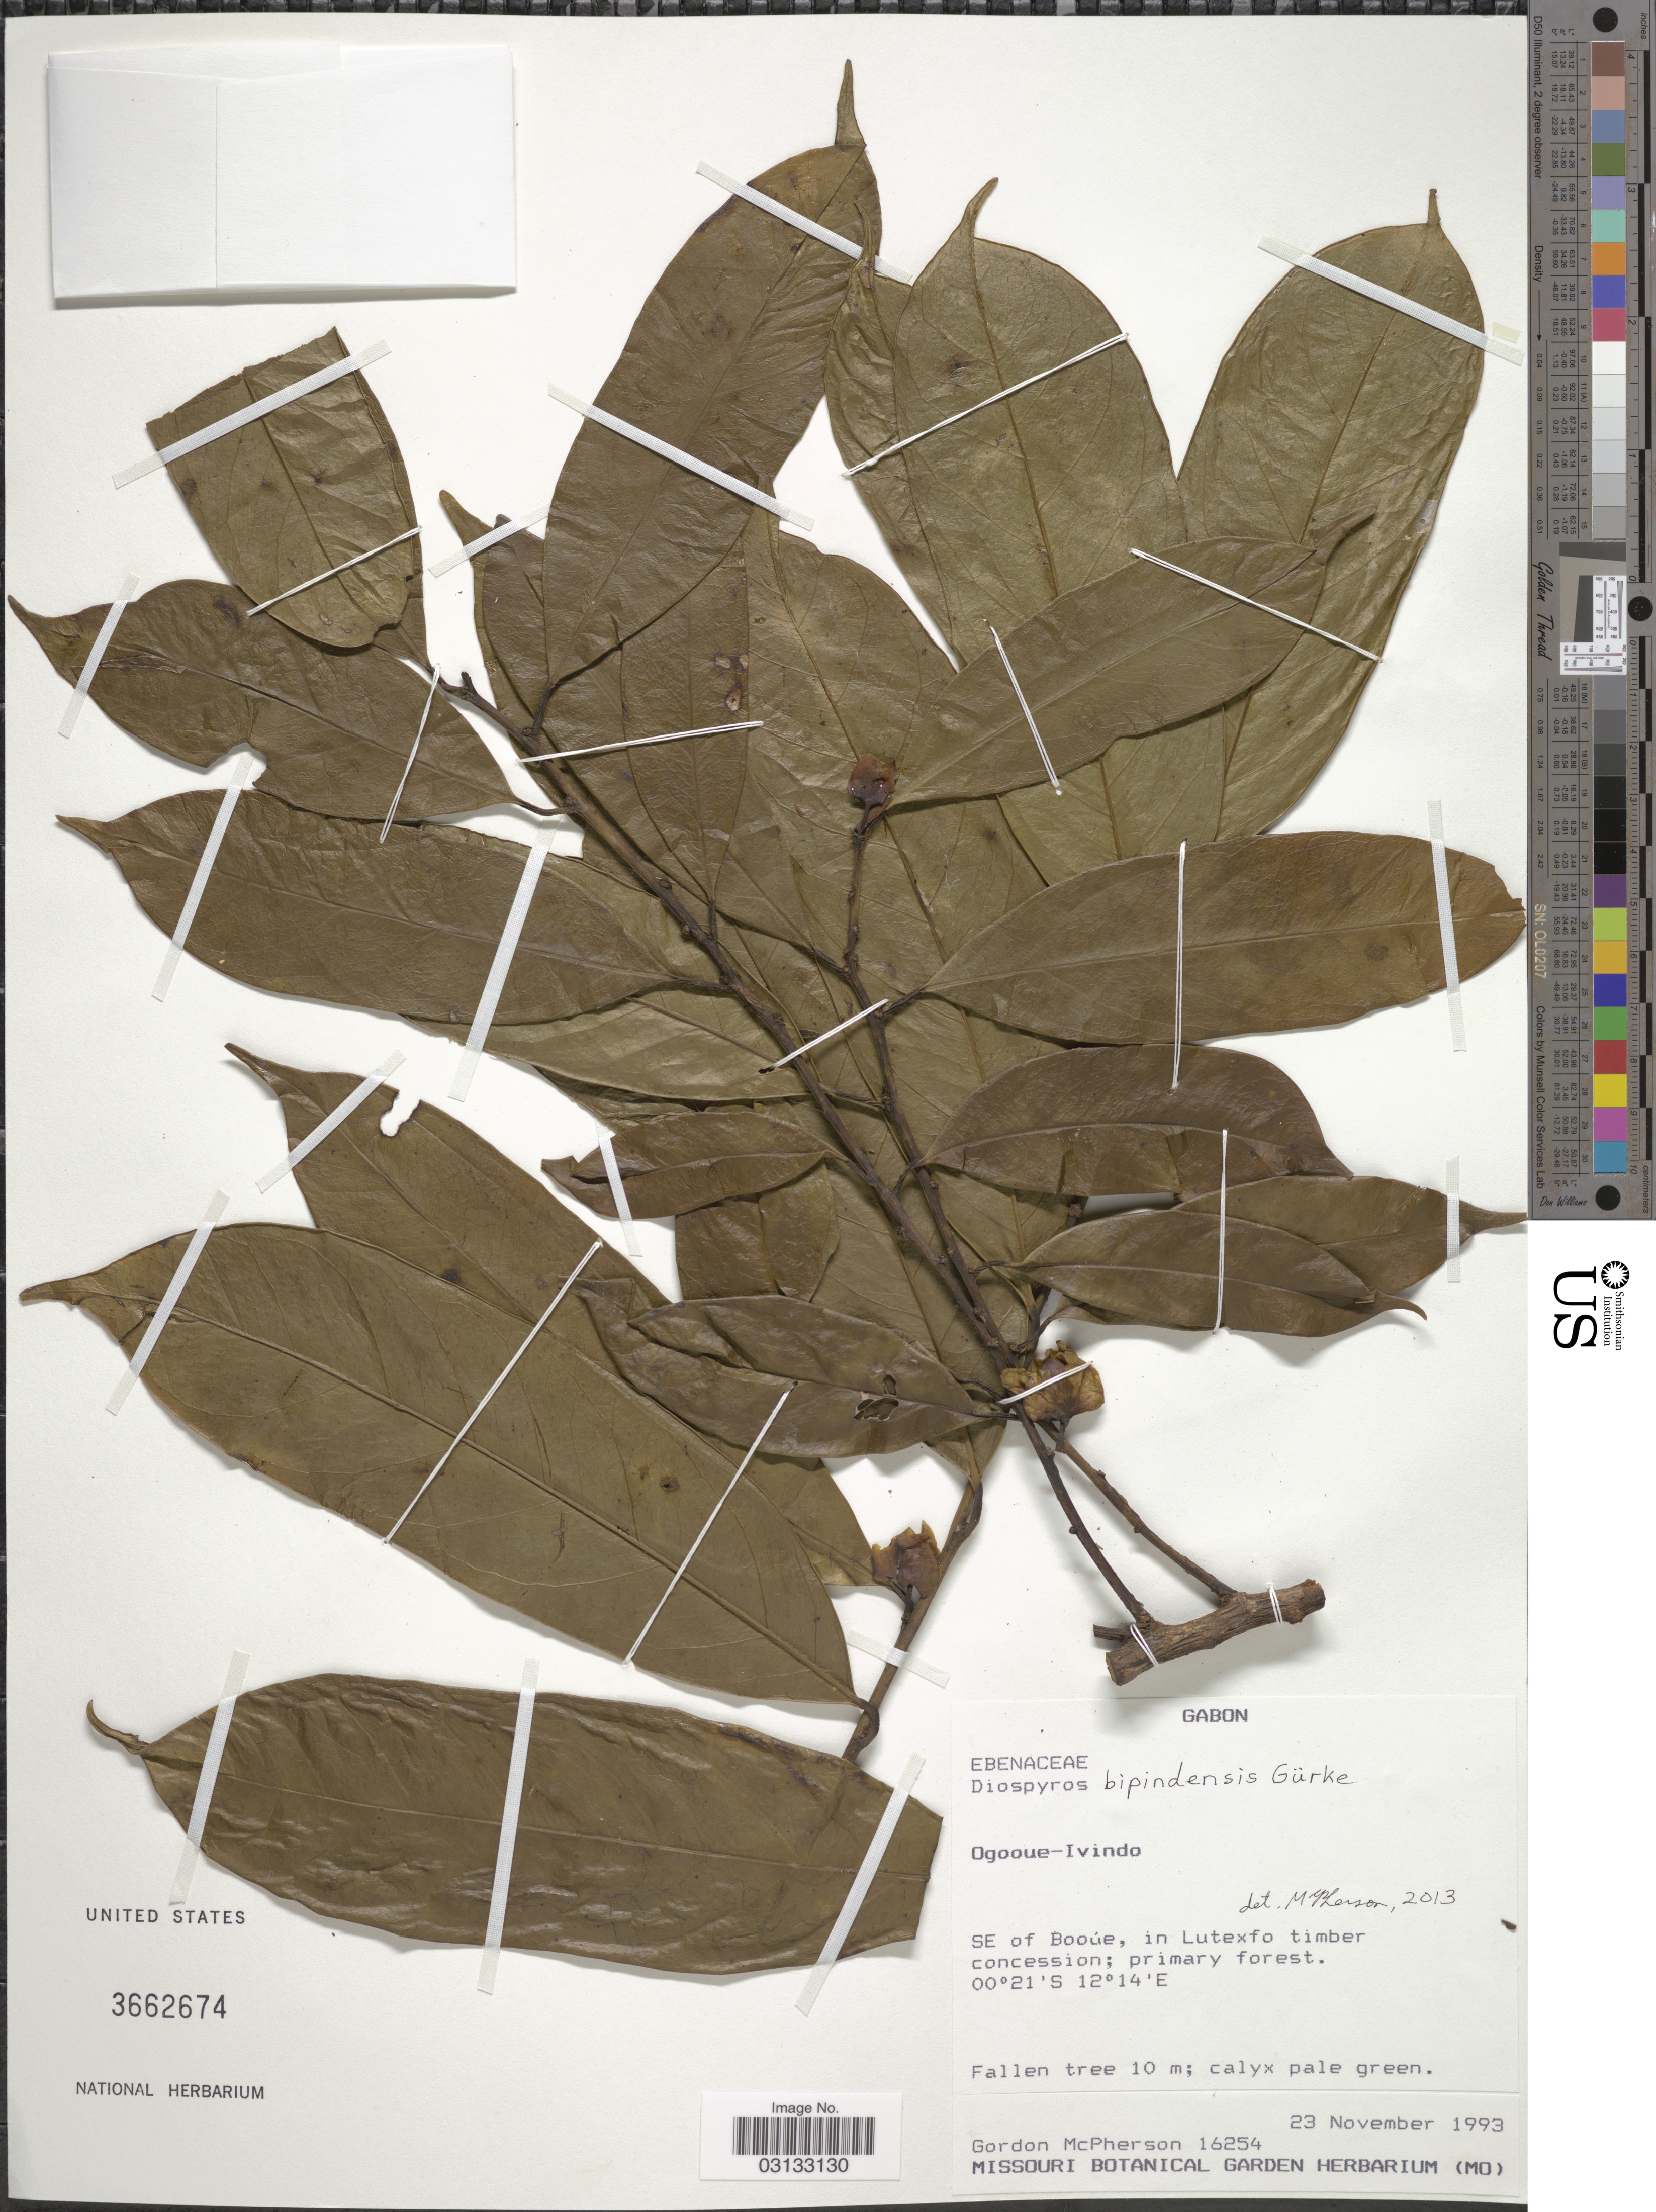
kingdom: Plantae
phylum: Tracheophyta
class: Magnoliopsida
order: Ericales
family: Ebenaceae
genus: Diospyros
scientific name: Diospyros bipindensis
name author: Gürke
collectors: G. D. McPherson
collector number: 16254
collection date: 1993-11-23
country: Gabon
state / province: Ogooue-Ivindo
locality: SE of Booúe, in Lutexfo timber concession.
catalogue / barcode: US 3662674